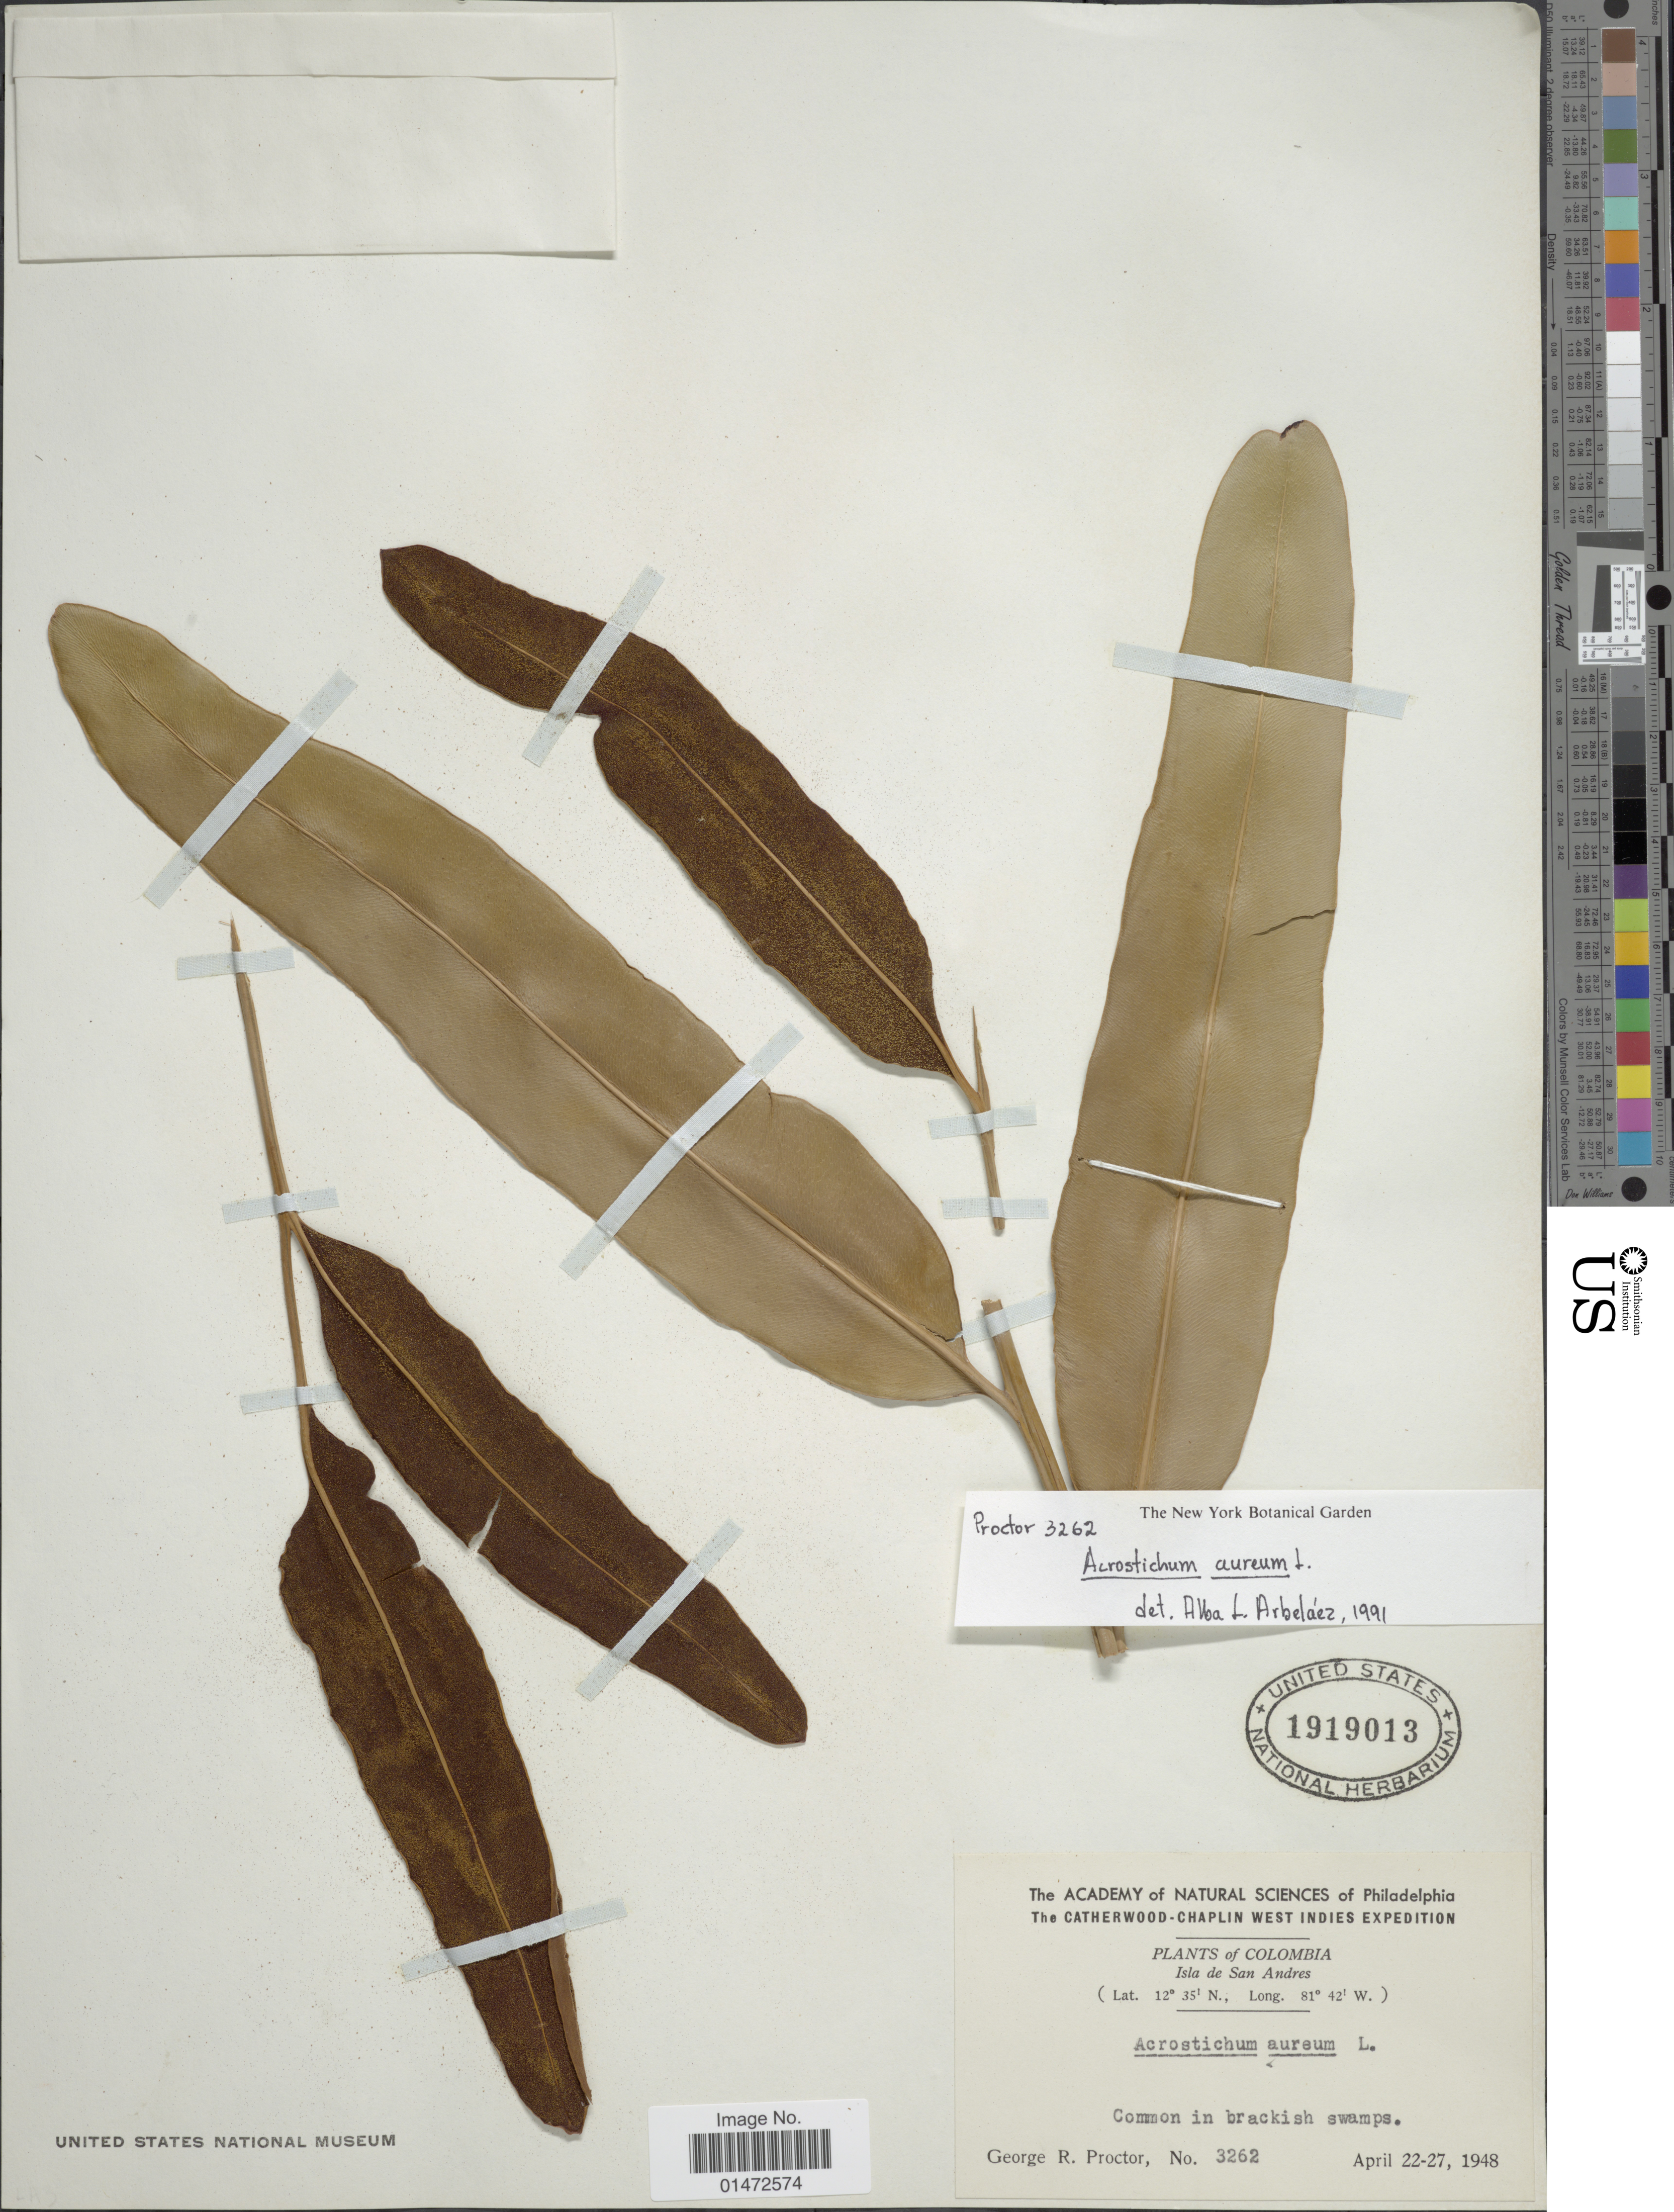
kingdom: Plantae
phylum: Tracheophyta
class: Polypodiopsida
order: Polypodiales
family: Pteridaceae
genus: Acrostichum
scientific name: Acrostichum aureum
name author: L.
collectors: G. R. Proctor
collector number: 3262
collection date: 1948-04-22/1948-04-27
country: Colombia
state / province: San Andres y Providencia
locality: San Andres. Common in brackish swamps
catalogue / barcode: US 1919013